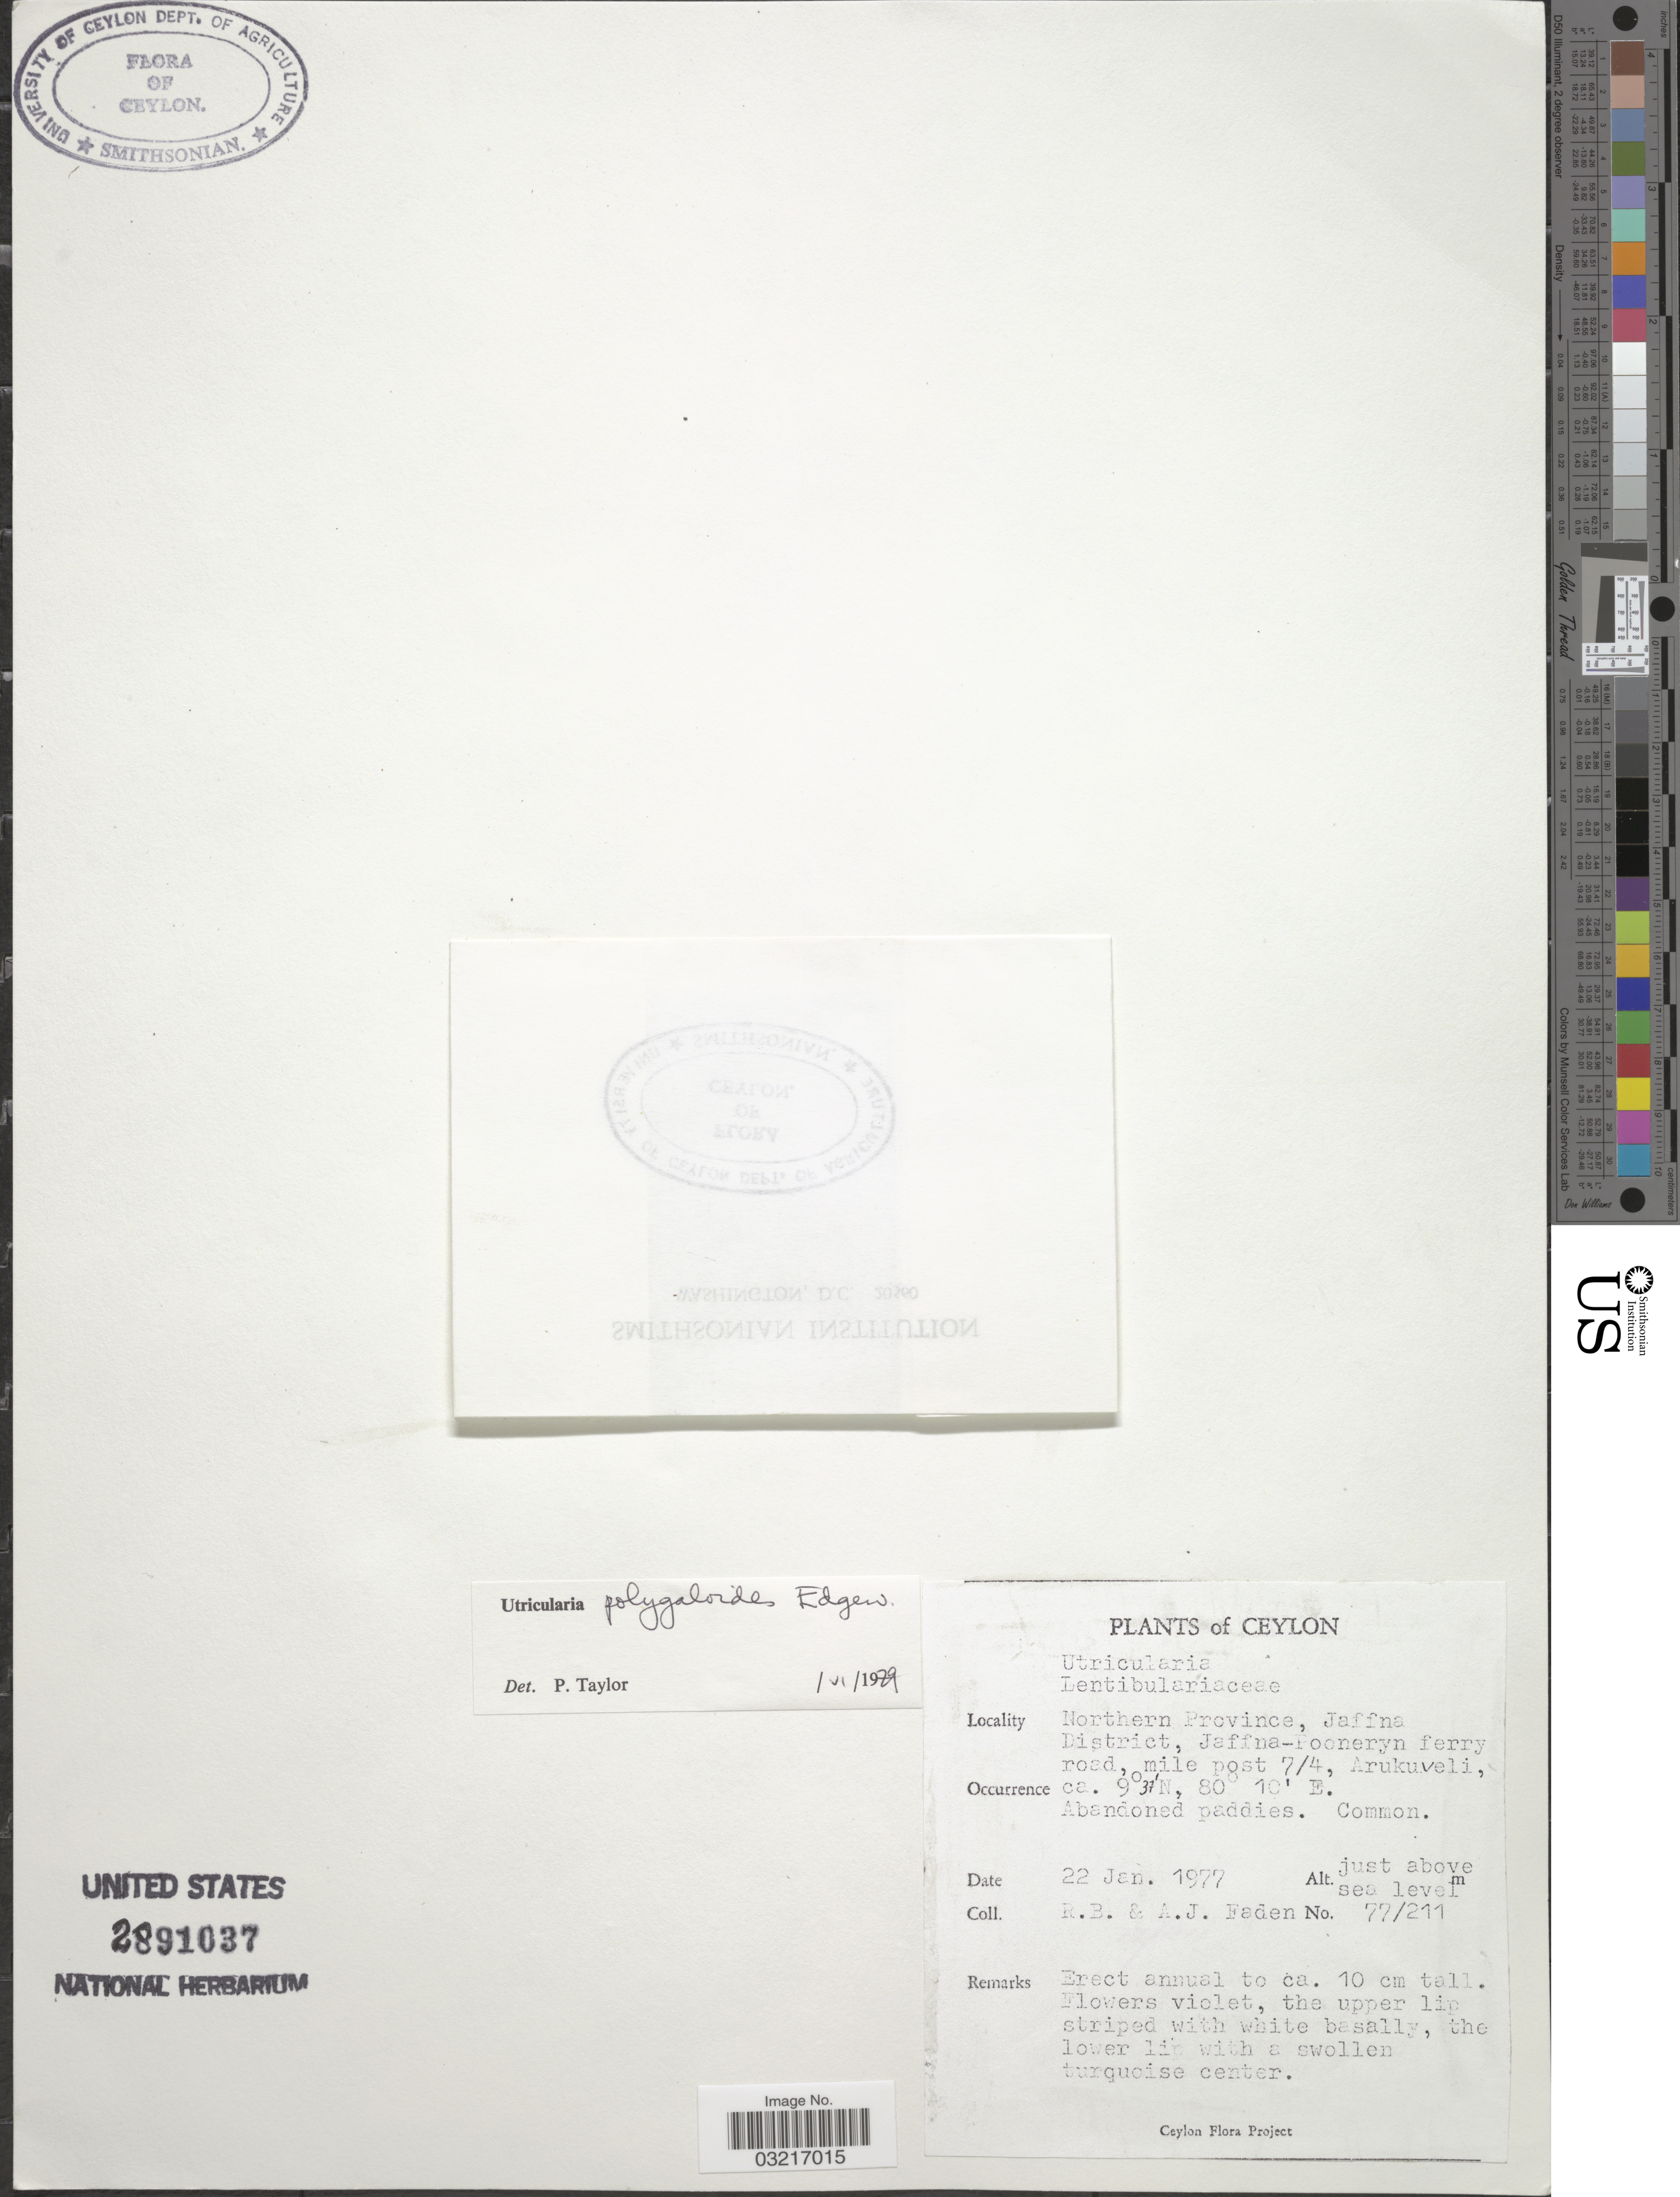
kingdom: Plantae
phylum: Tracheophyta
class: Magnoliopsida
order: Lamiales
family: Lentibulariaceae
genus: Utricularia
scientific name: Utricularia polygaloides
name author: Edgew.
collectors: R. B. Faden & A. J. Faden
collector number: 77/211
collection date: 1977-01-22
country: Sri Lanka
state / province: Northern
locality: Ceylon, Jaffna District, Jaffna-Pooneryn ferry road, mile post 7/4, Arukuveli.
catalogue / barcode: US 2891037